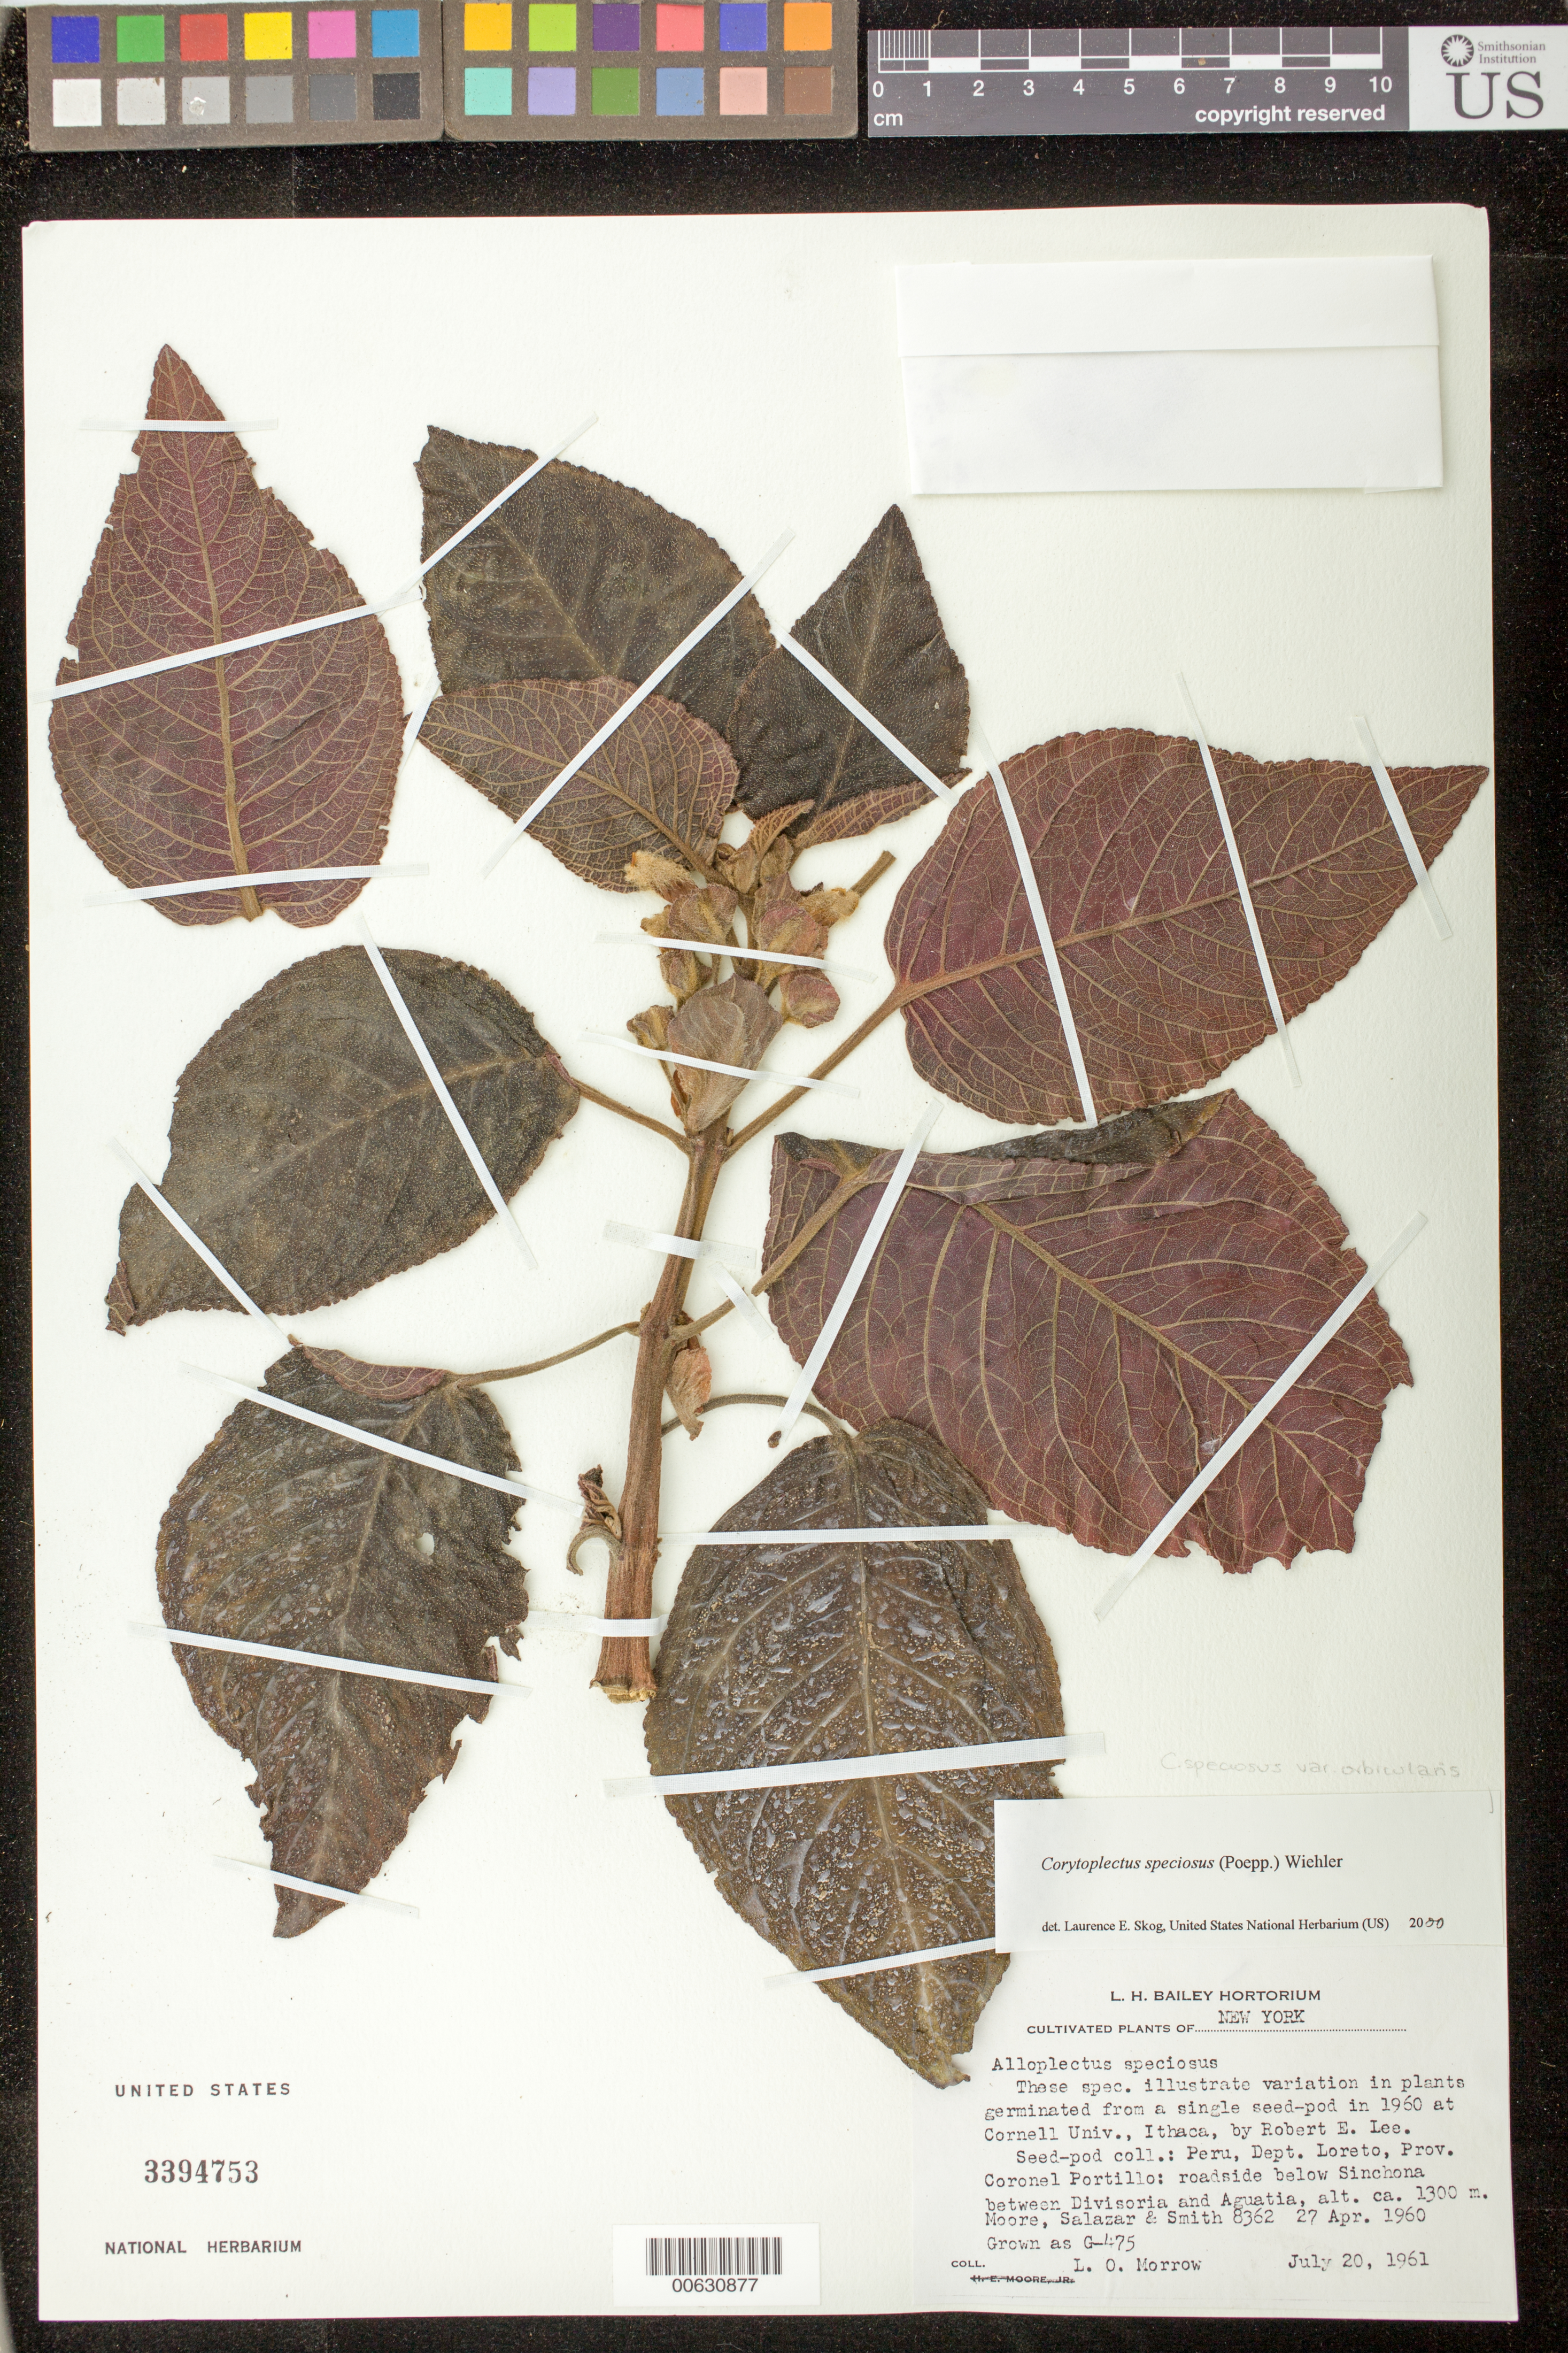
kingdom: Plantae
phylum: Tracheophyta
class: Magnoliopsida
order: Lamiales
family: Gesneriaceae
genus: Corytoplectus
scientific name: Corytoplectus speciosus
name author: (Poepp.) Wiehler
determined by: Clark, J. L., (SEL), The Marie Selby Botanical Garden (UNITED STATES)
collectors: L. Morrow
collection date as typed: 20 Jul 1961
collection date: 1961-07-20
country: Peru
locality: Cultivated, L.H. Bailey Hortorium, Ithaca, NY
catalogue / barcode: US 3394753